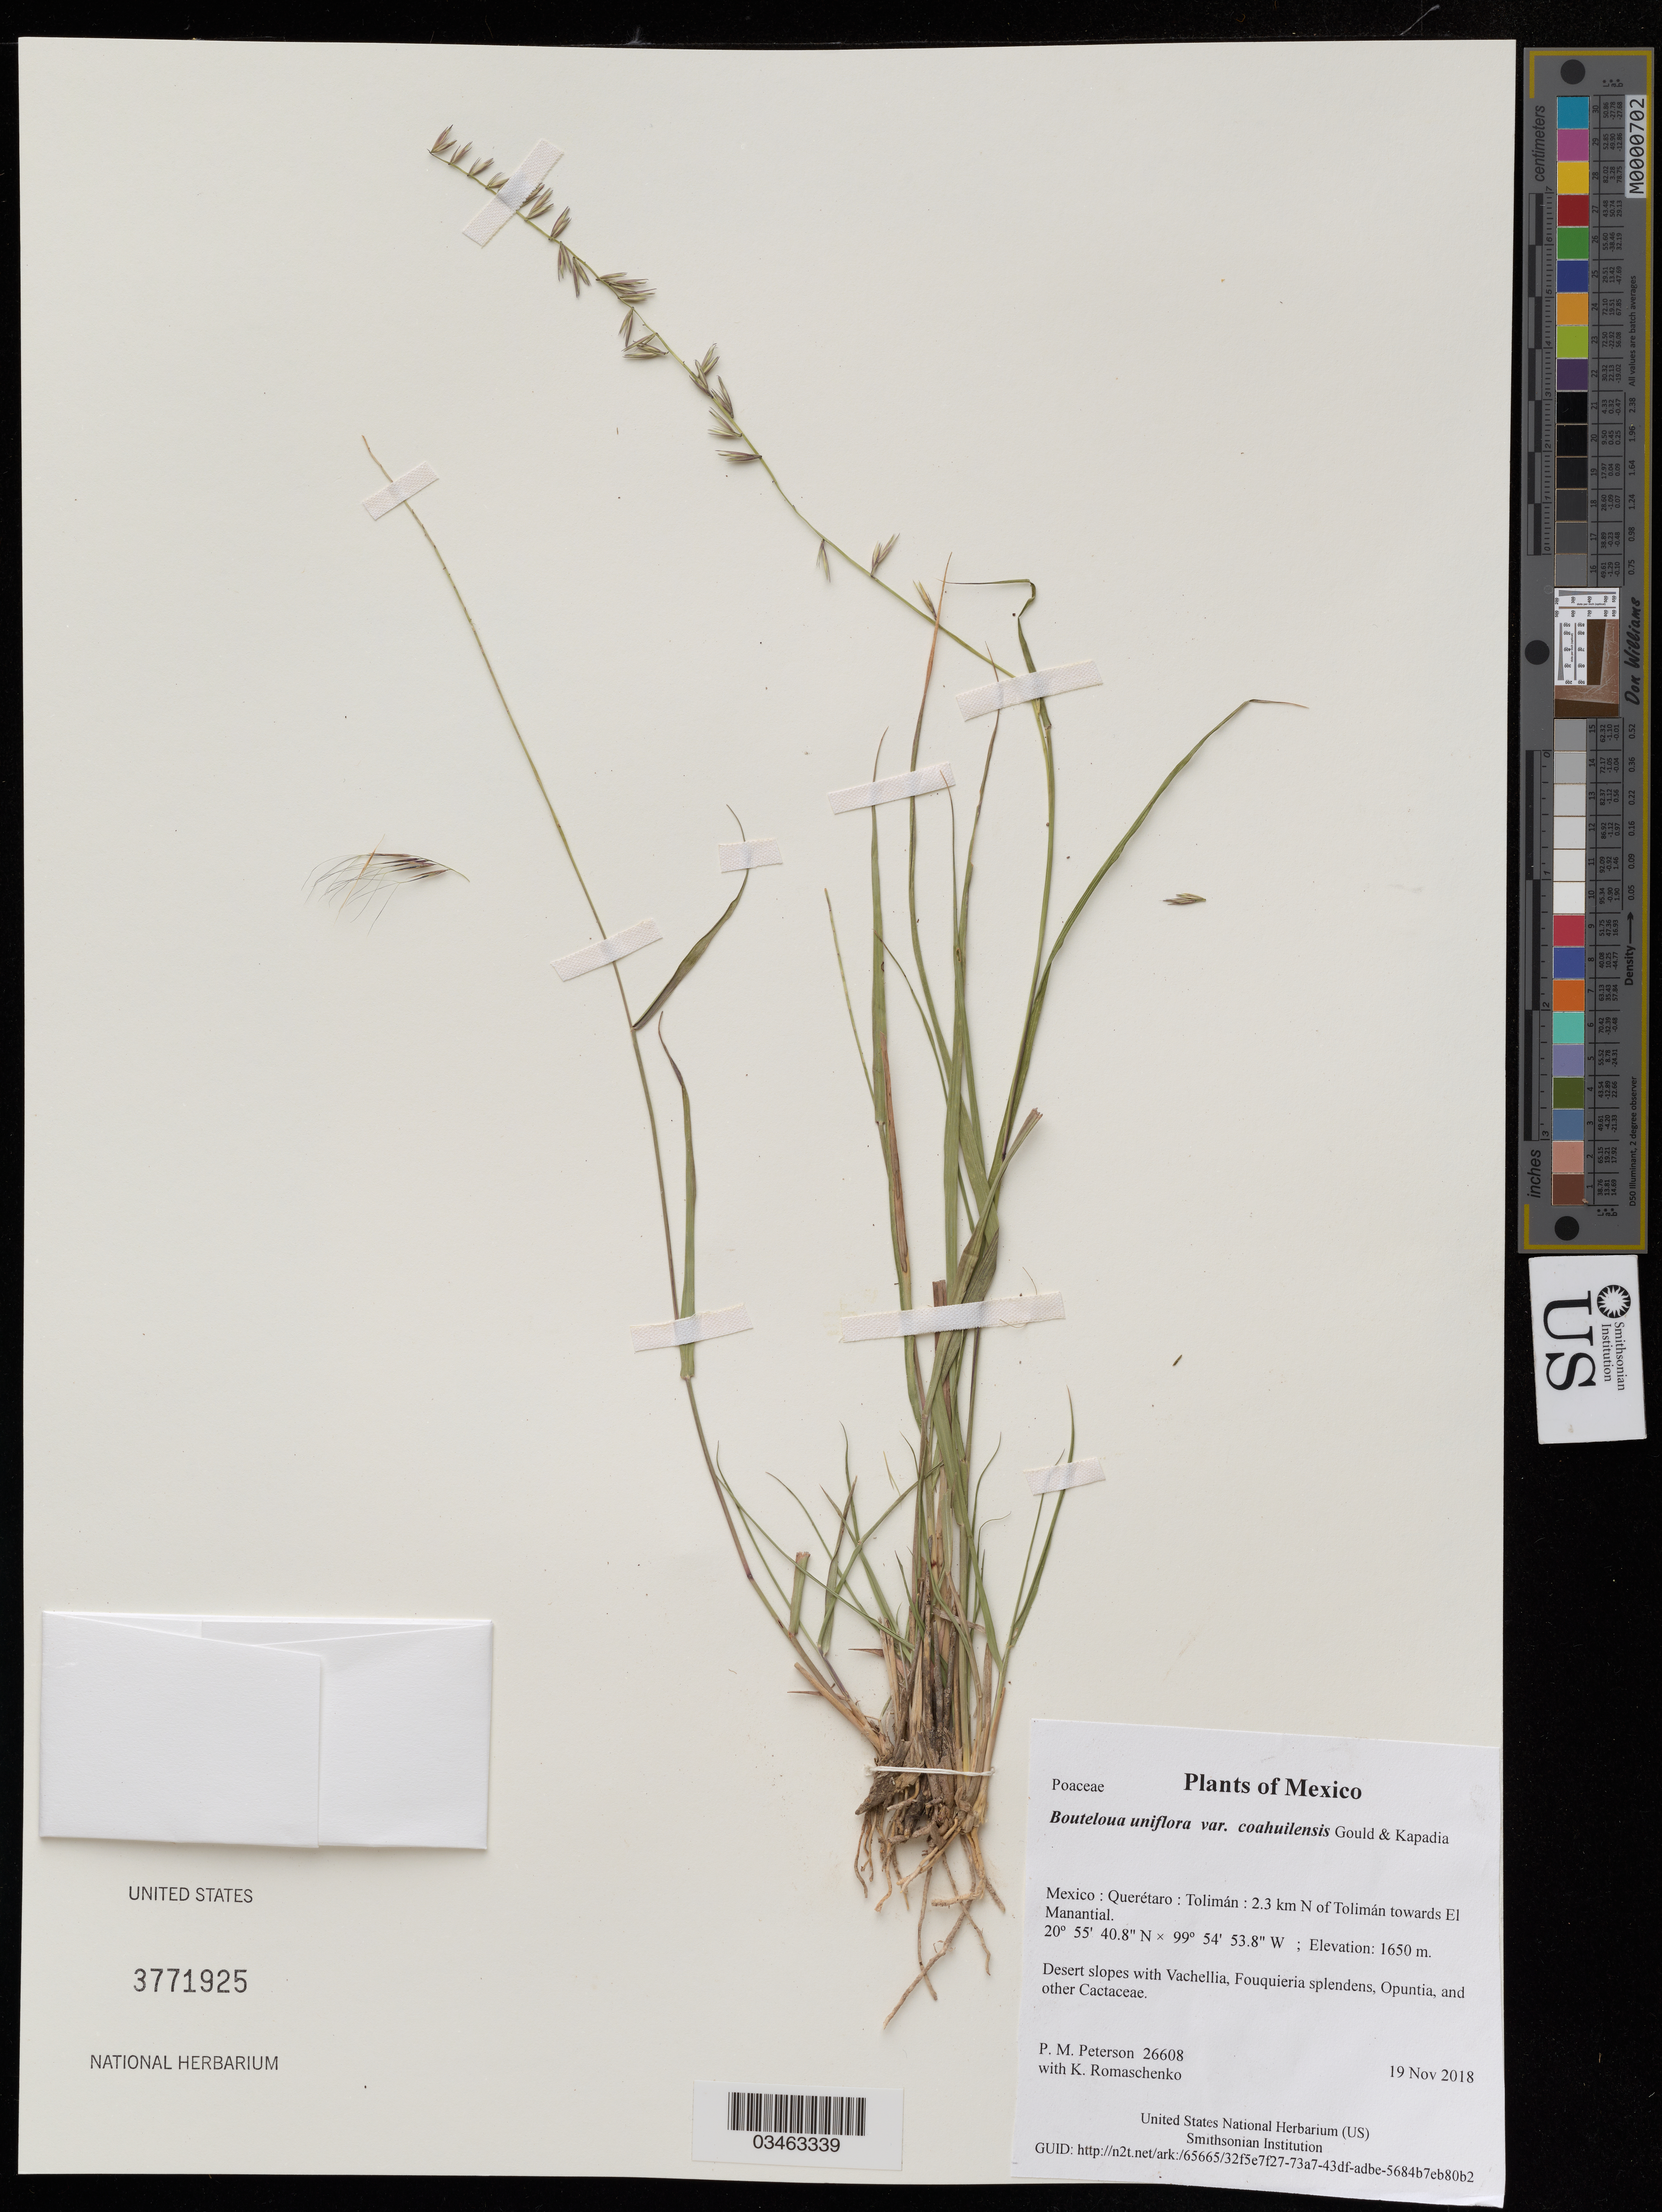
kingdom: Plantae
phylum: Tracheophyta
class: Liliopsida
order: Poales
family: Poaceae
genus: Bouteloua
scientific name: Bouteloua uniflora var. coahuilensis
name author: Gould & Kapadia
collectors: P. M. Peterson & K. Romaschenko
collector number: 26608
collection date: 2018-11-19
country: Mexico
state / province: Querétaro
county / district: Tolimán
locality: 2.3 km N of Tolimán towards El Manantial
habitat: Desert slopes with Vachellia, Fouquieria splendens, Opuntia, and other Cactaceae.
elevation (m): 1650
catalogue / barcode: US 3771925